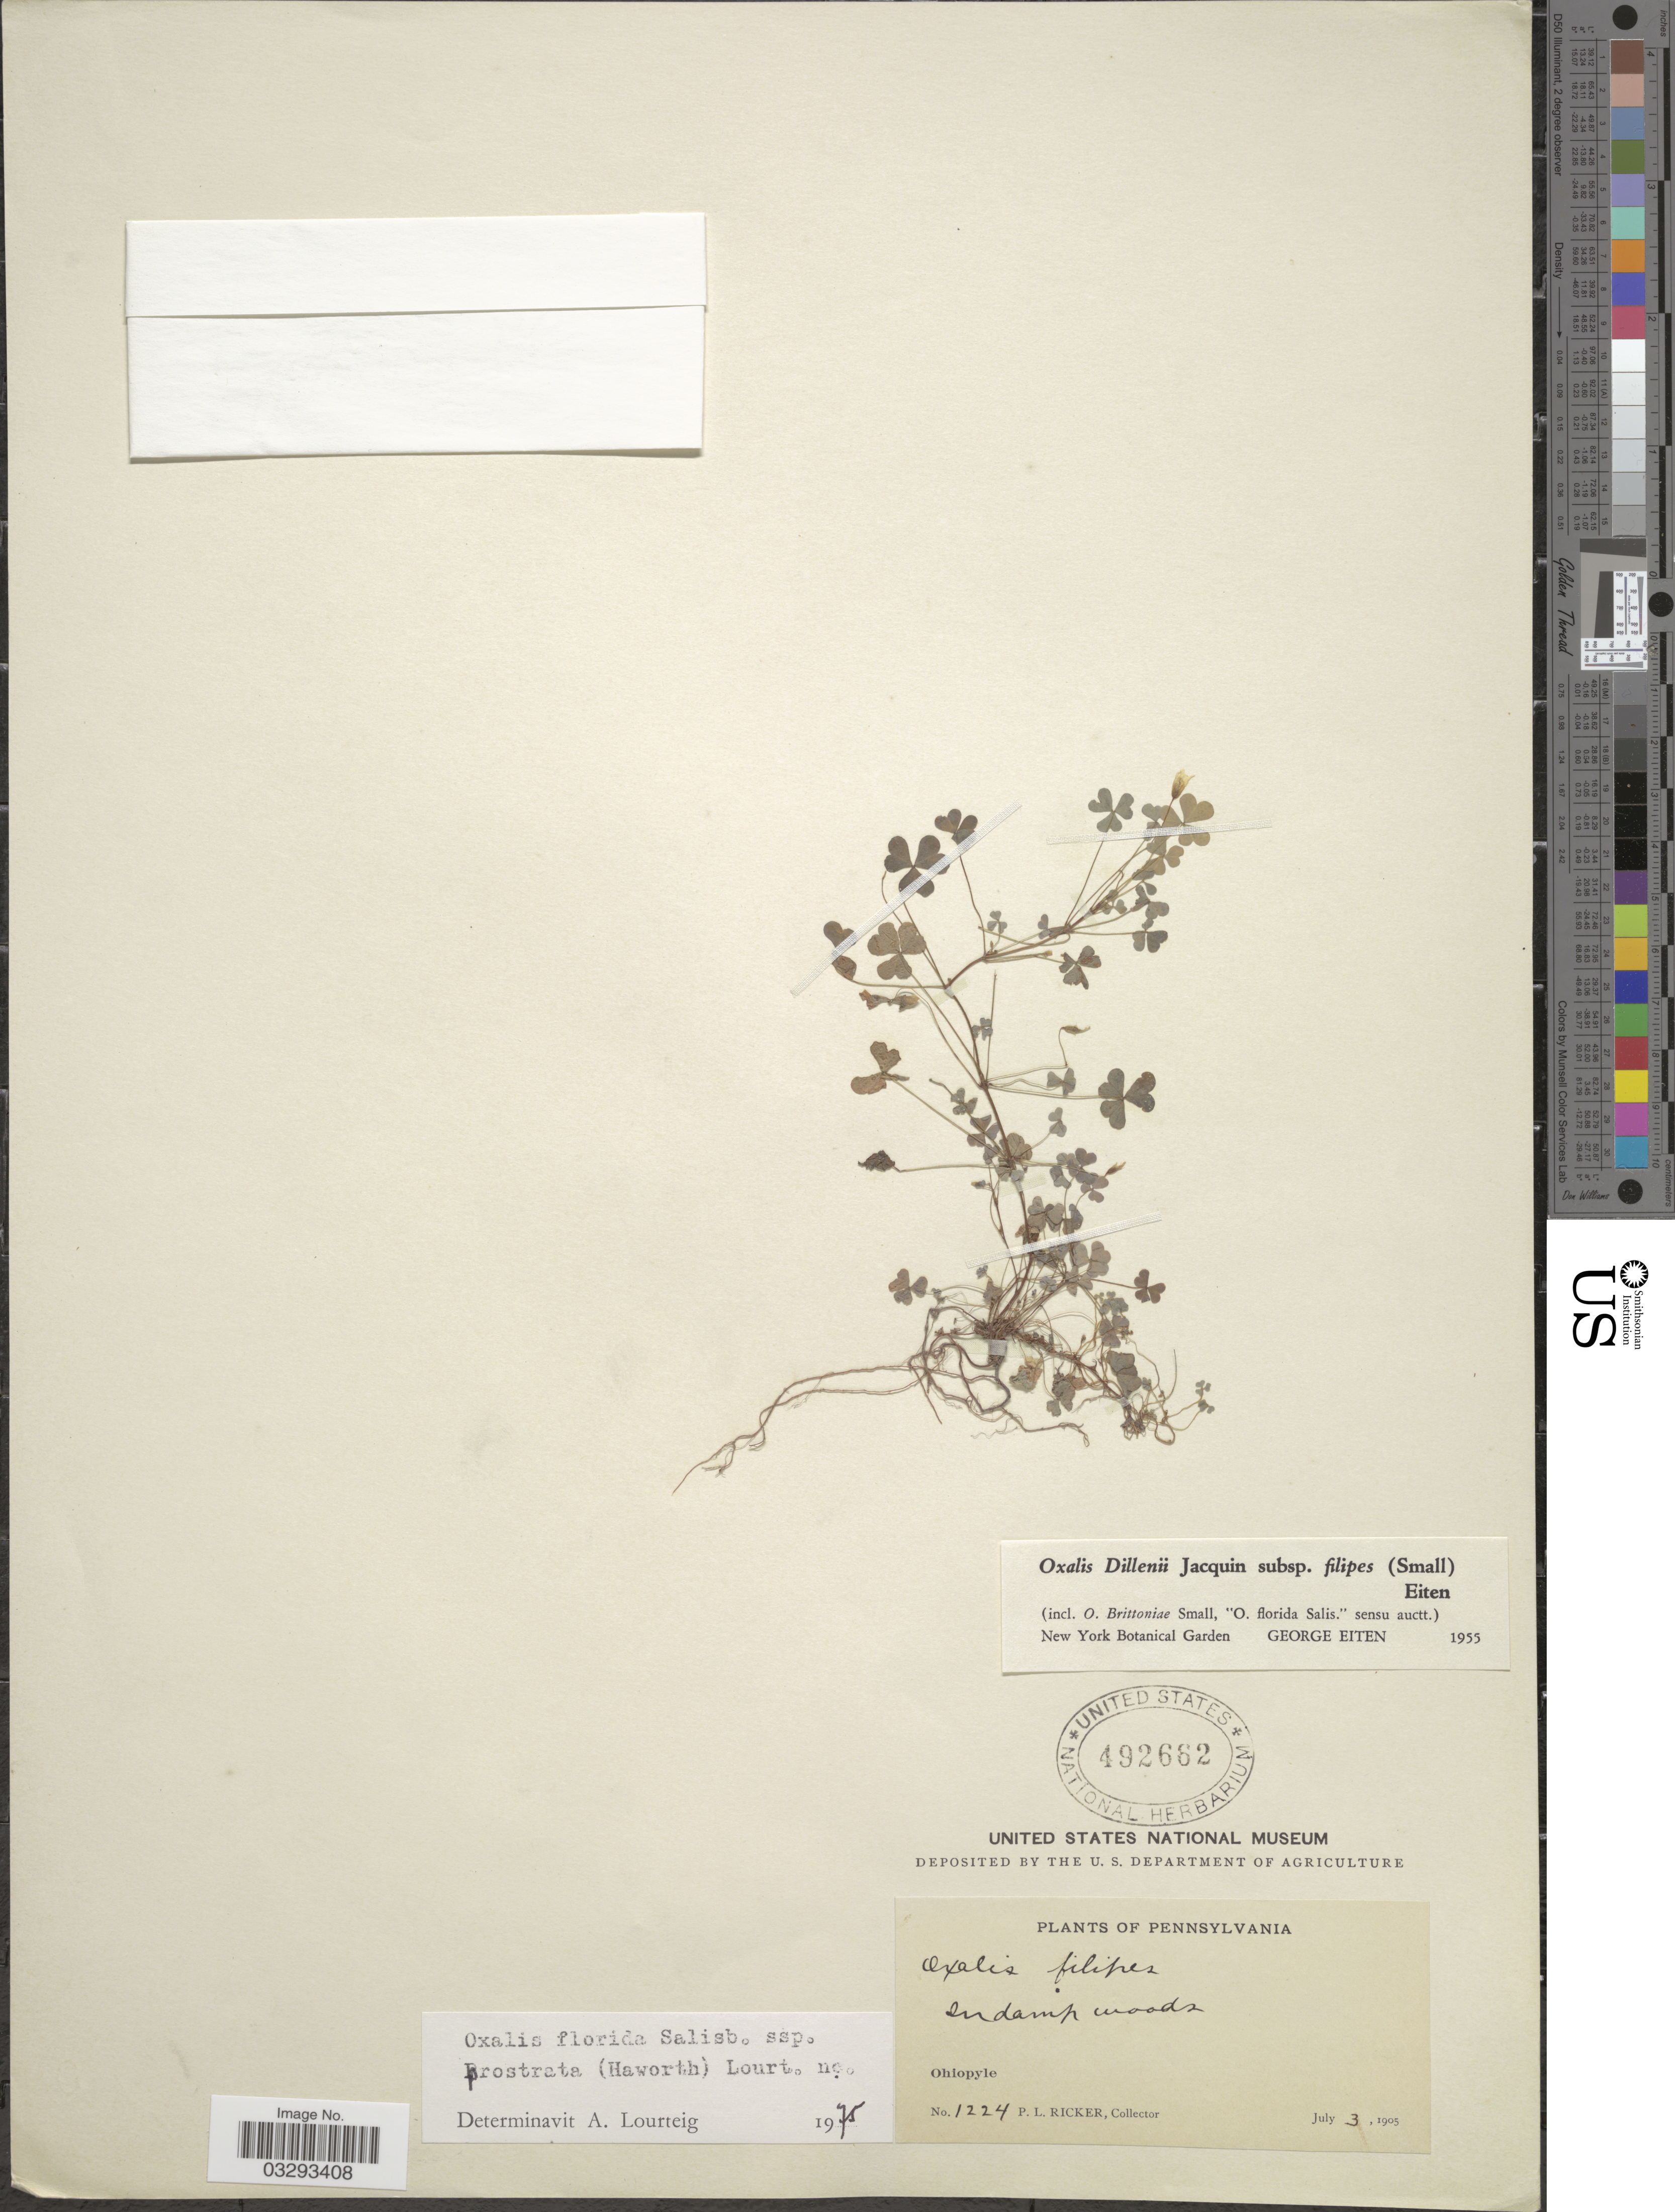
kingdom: Plantae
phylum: Tracheophyta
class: Magnoliopsida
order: Oxalidales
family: Oxalidaceae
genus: Oxalis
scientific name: Oxalis florida subsp. prostrata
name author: (Haw.) Lourteig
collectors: P. Ricker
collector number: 1224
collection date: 1905-07-03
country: United States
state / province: Pennsylvania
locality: Ohiopyle.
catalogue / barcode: US 492662